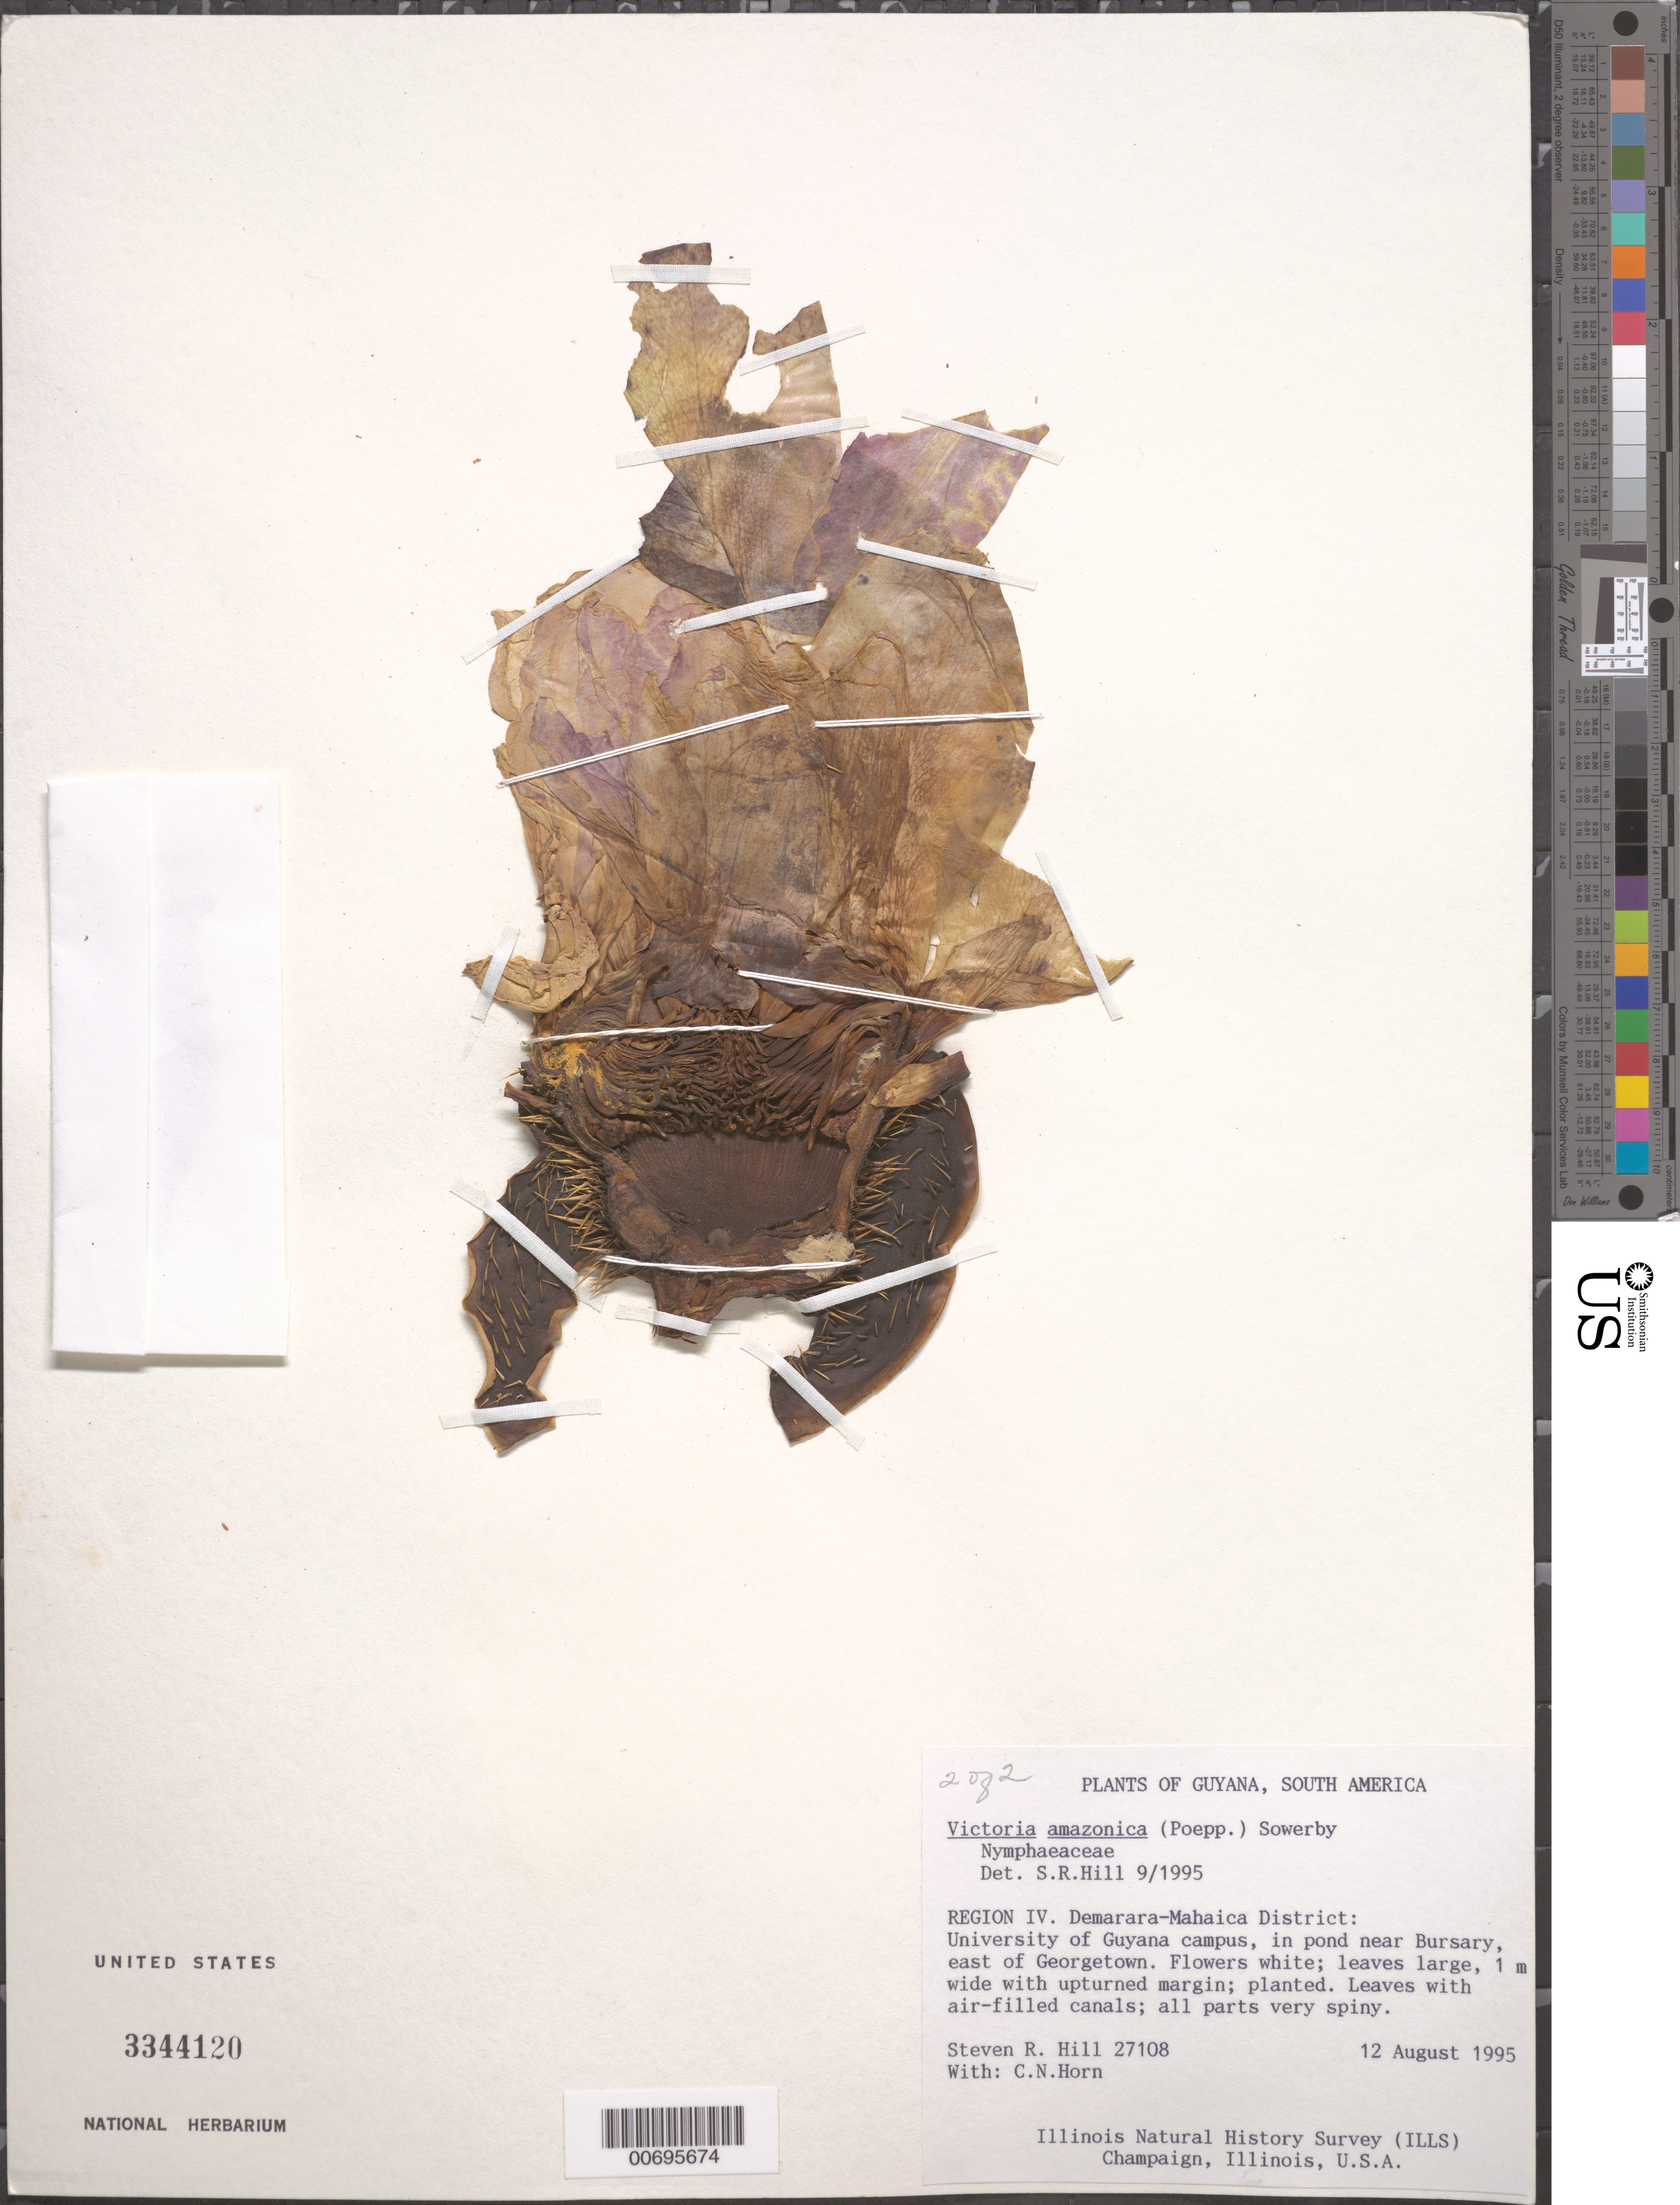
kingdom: Plantae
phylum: Tracheophyta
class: Magnoliopsida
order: Nymphaeales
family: Nymphaeaceae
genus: Victoria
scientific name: Victoria amazonica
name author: (Poepp.) Klotzsch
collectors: S. R. Hill & C. Horn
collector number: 27108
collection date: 1995-08-12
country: Guyana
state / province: Demerara-Mahaica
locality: Region IV. Demarara-Mahaica District: University of Guyana campus, in pond near Bursary, east of Georgetown.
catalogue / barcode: US 3344120